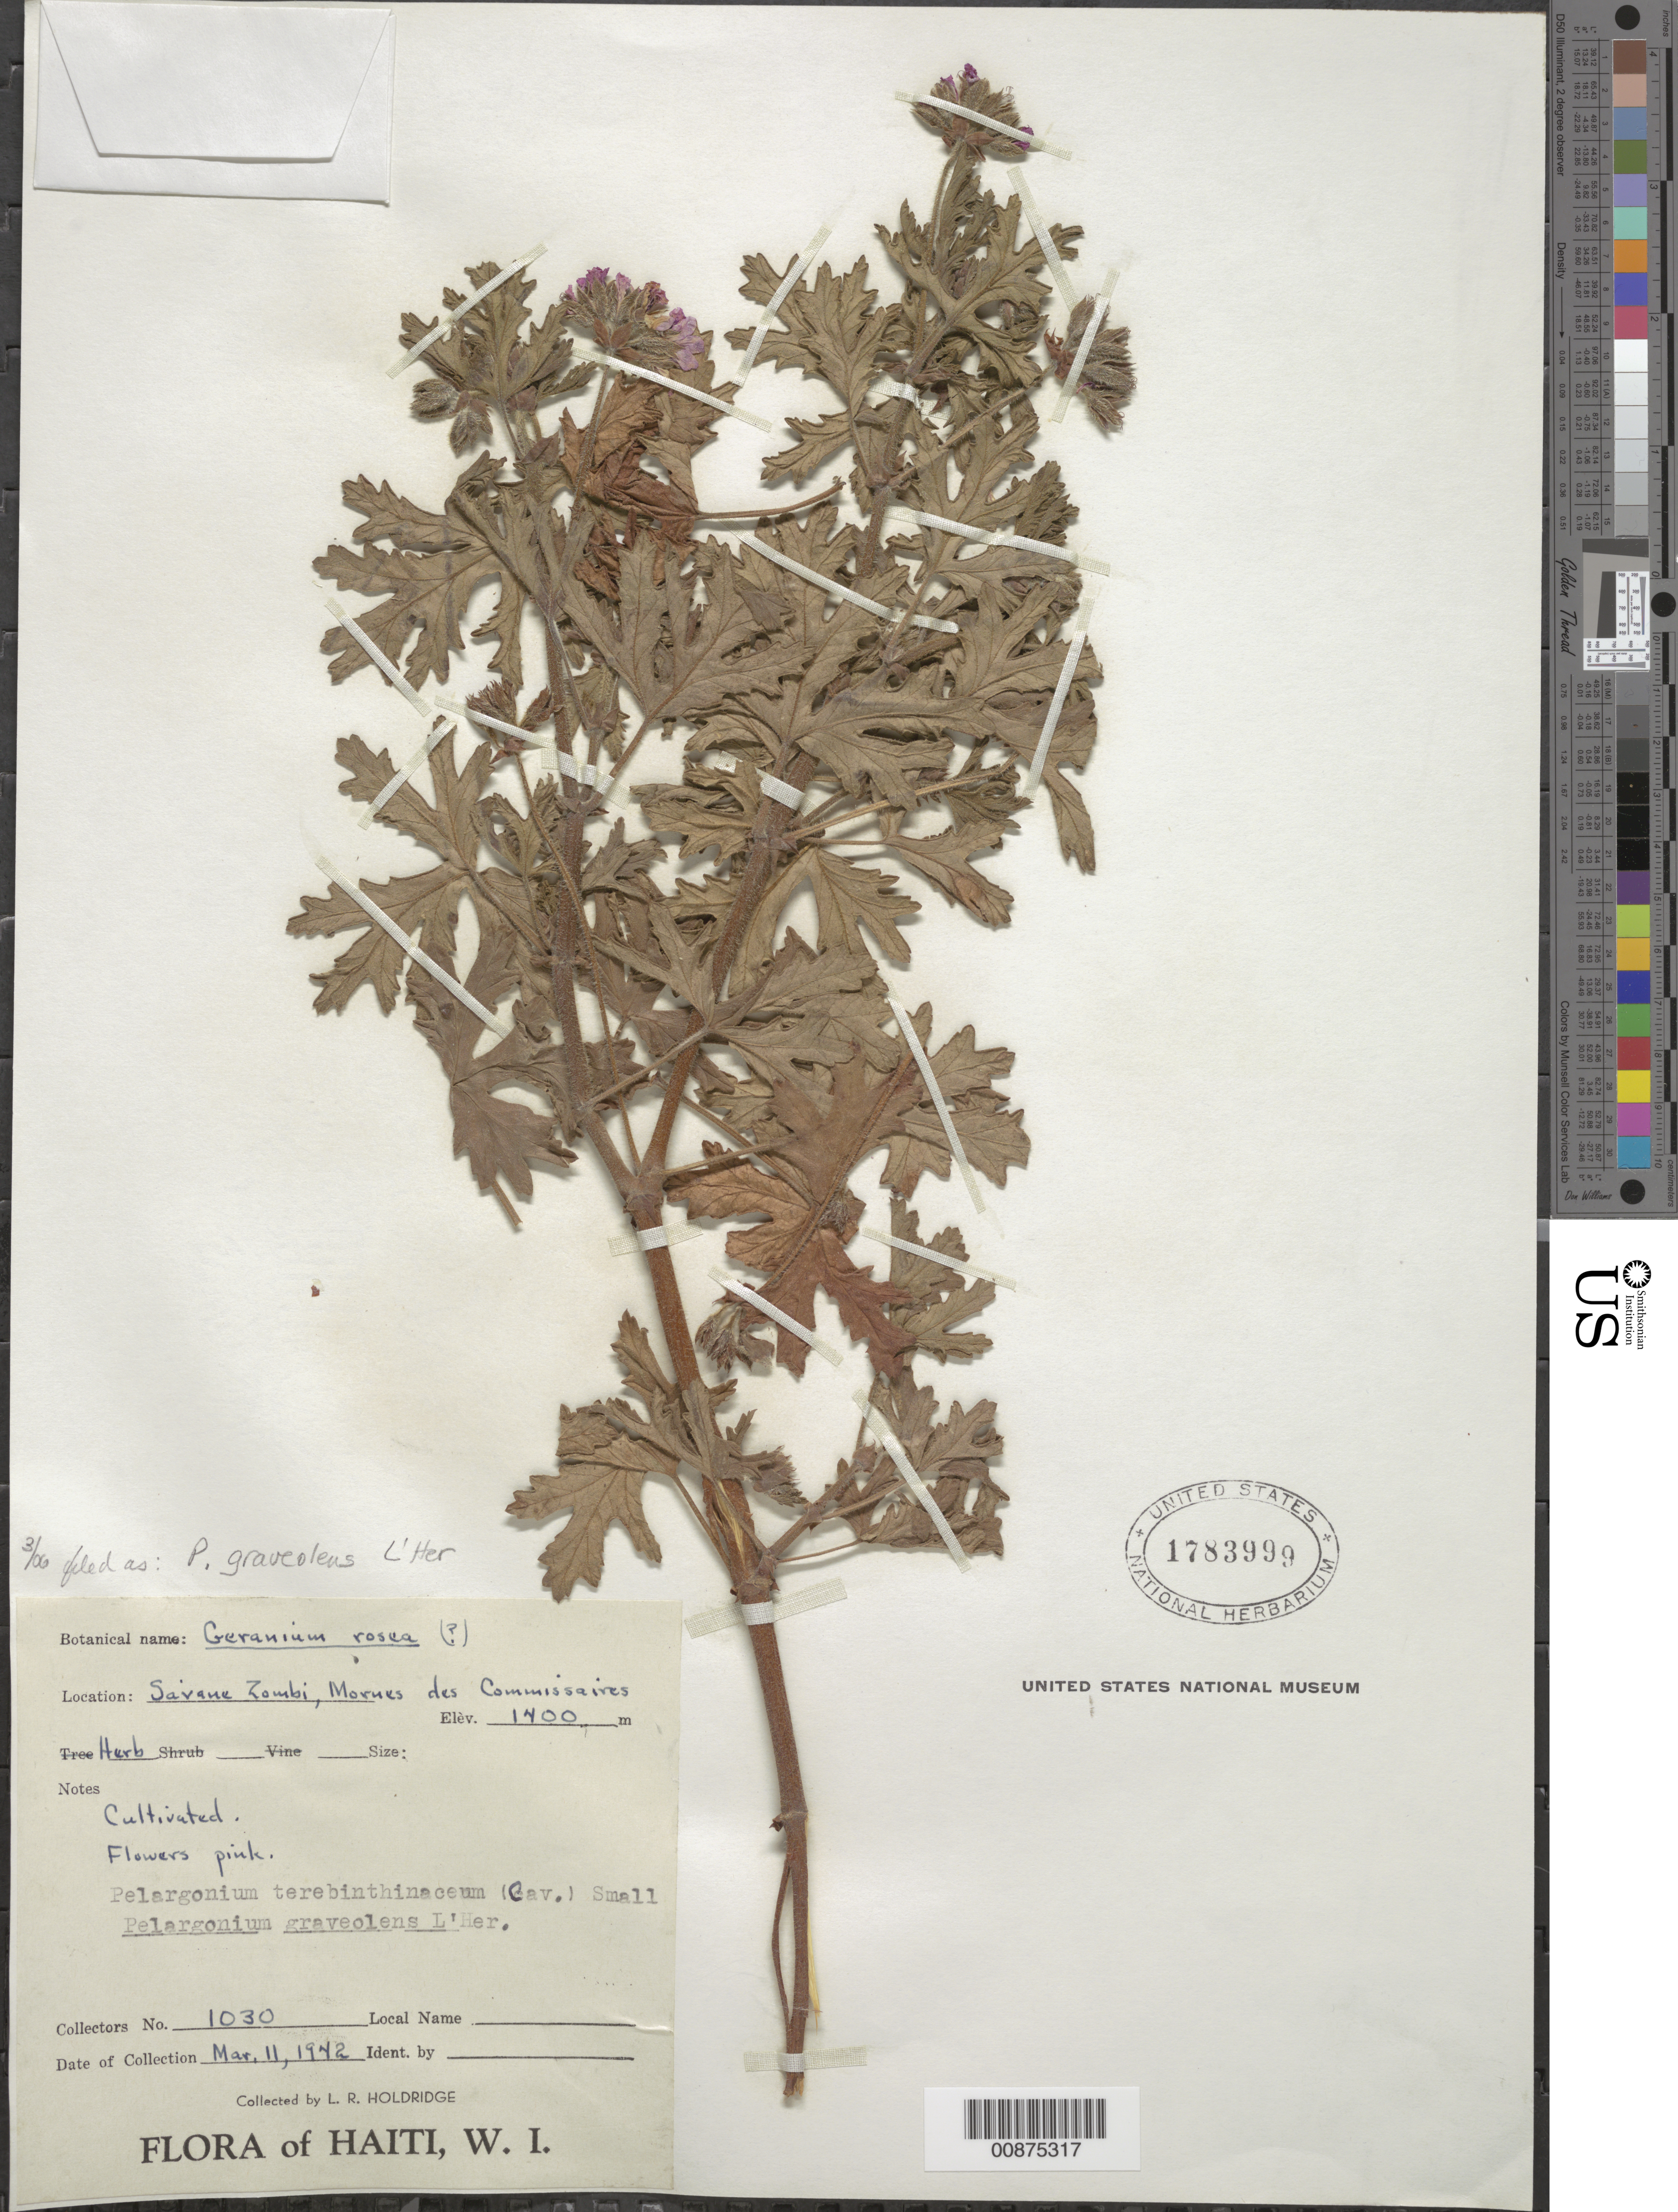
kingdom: Plantae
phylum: Tracheophyta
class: Magnoliopsida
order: Geraniales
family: Geraniaceae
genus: Pelargonium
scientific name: Pelargonium graveolens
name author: L'Hér. ex Aiton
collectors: L. Holdridge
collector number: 1030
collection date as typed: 11 Mar 1942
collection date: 1942-03-11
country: Haiti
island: Hispaniola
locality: Savanne Zombi, Mornes des Commissaires.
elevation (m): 1400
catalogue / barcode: US 1783999